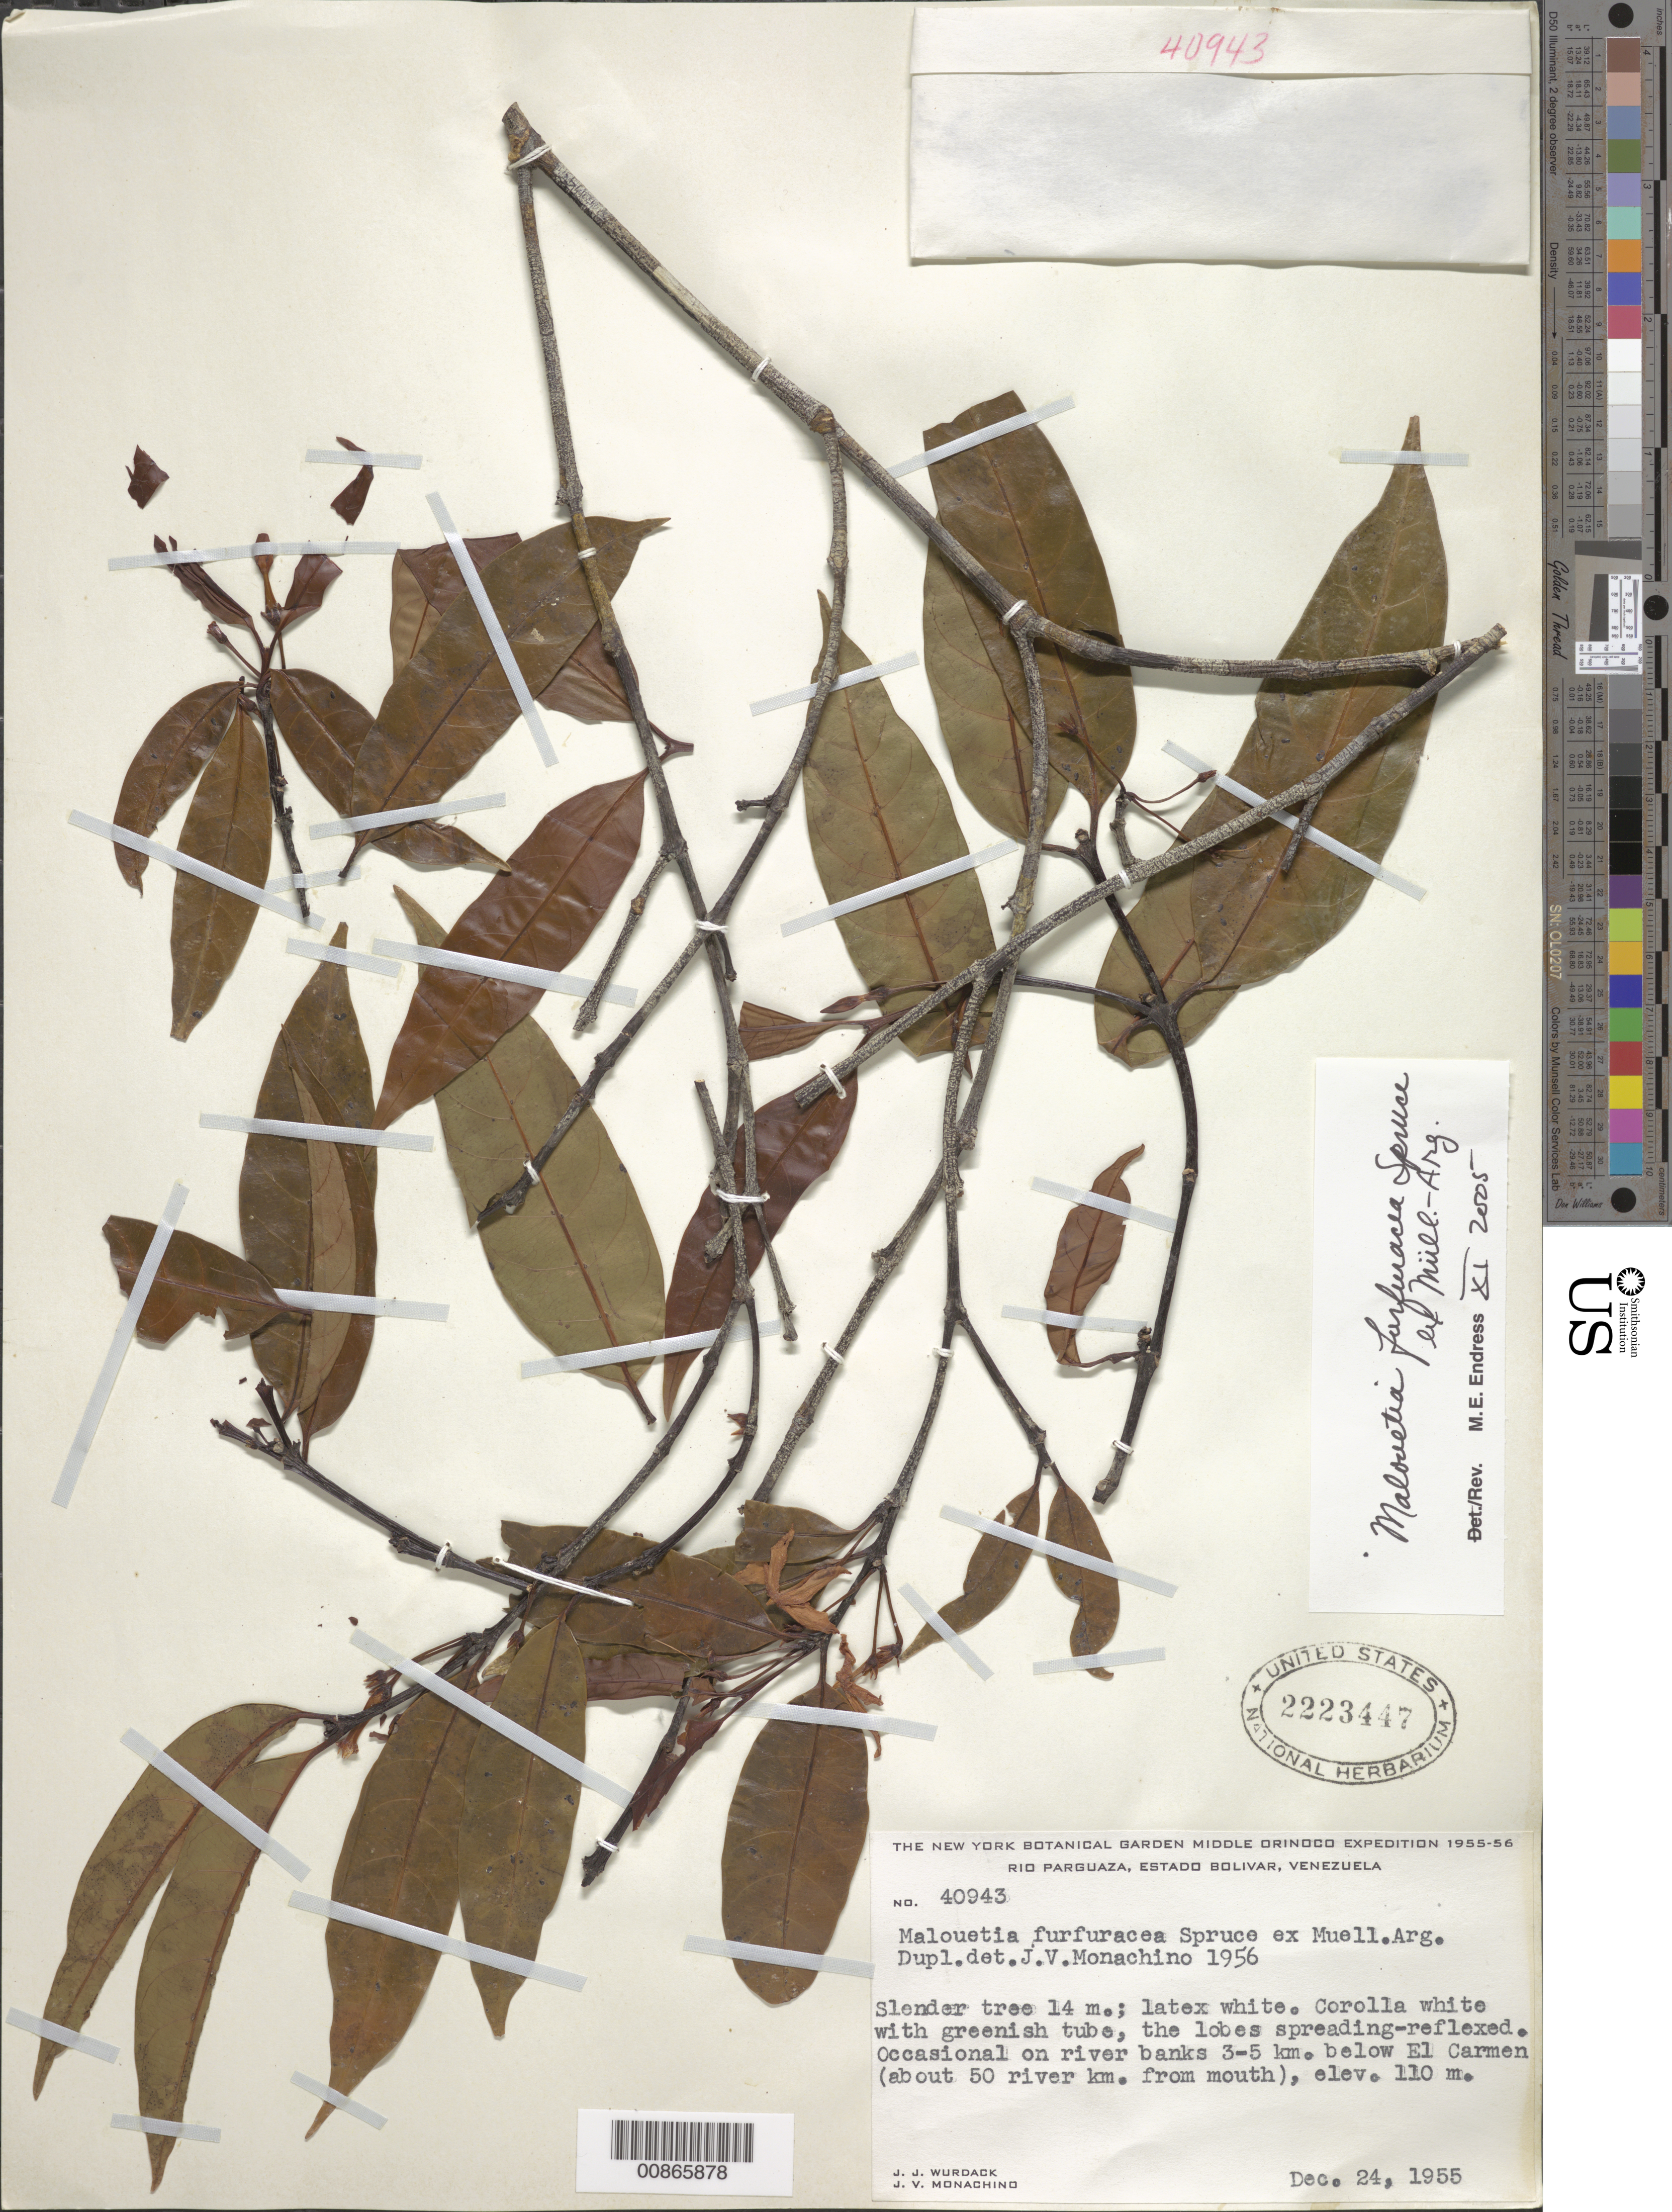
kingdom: Plantae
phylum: Tracheophyta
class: Magnoliopsida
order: Gentianales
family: Apocynaceae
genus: Malouetia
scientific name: Malouetia furfuracea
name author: Benth. ex Müll. Arg.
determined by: Endress, Mary E.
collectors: J. J. Wurdack & J. V. Monachino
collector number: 40943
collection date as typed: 24-Dec-55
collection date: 1955-12-24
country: Venezuela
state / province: Bolívar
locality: El Carmen, 3-5 km below (50 km above mouth); Río Parguaza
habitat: Riverbank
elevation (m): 110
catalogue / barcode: US 2223447